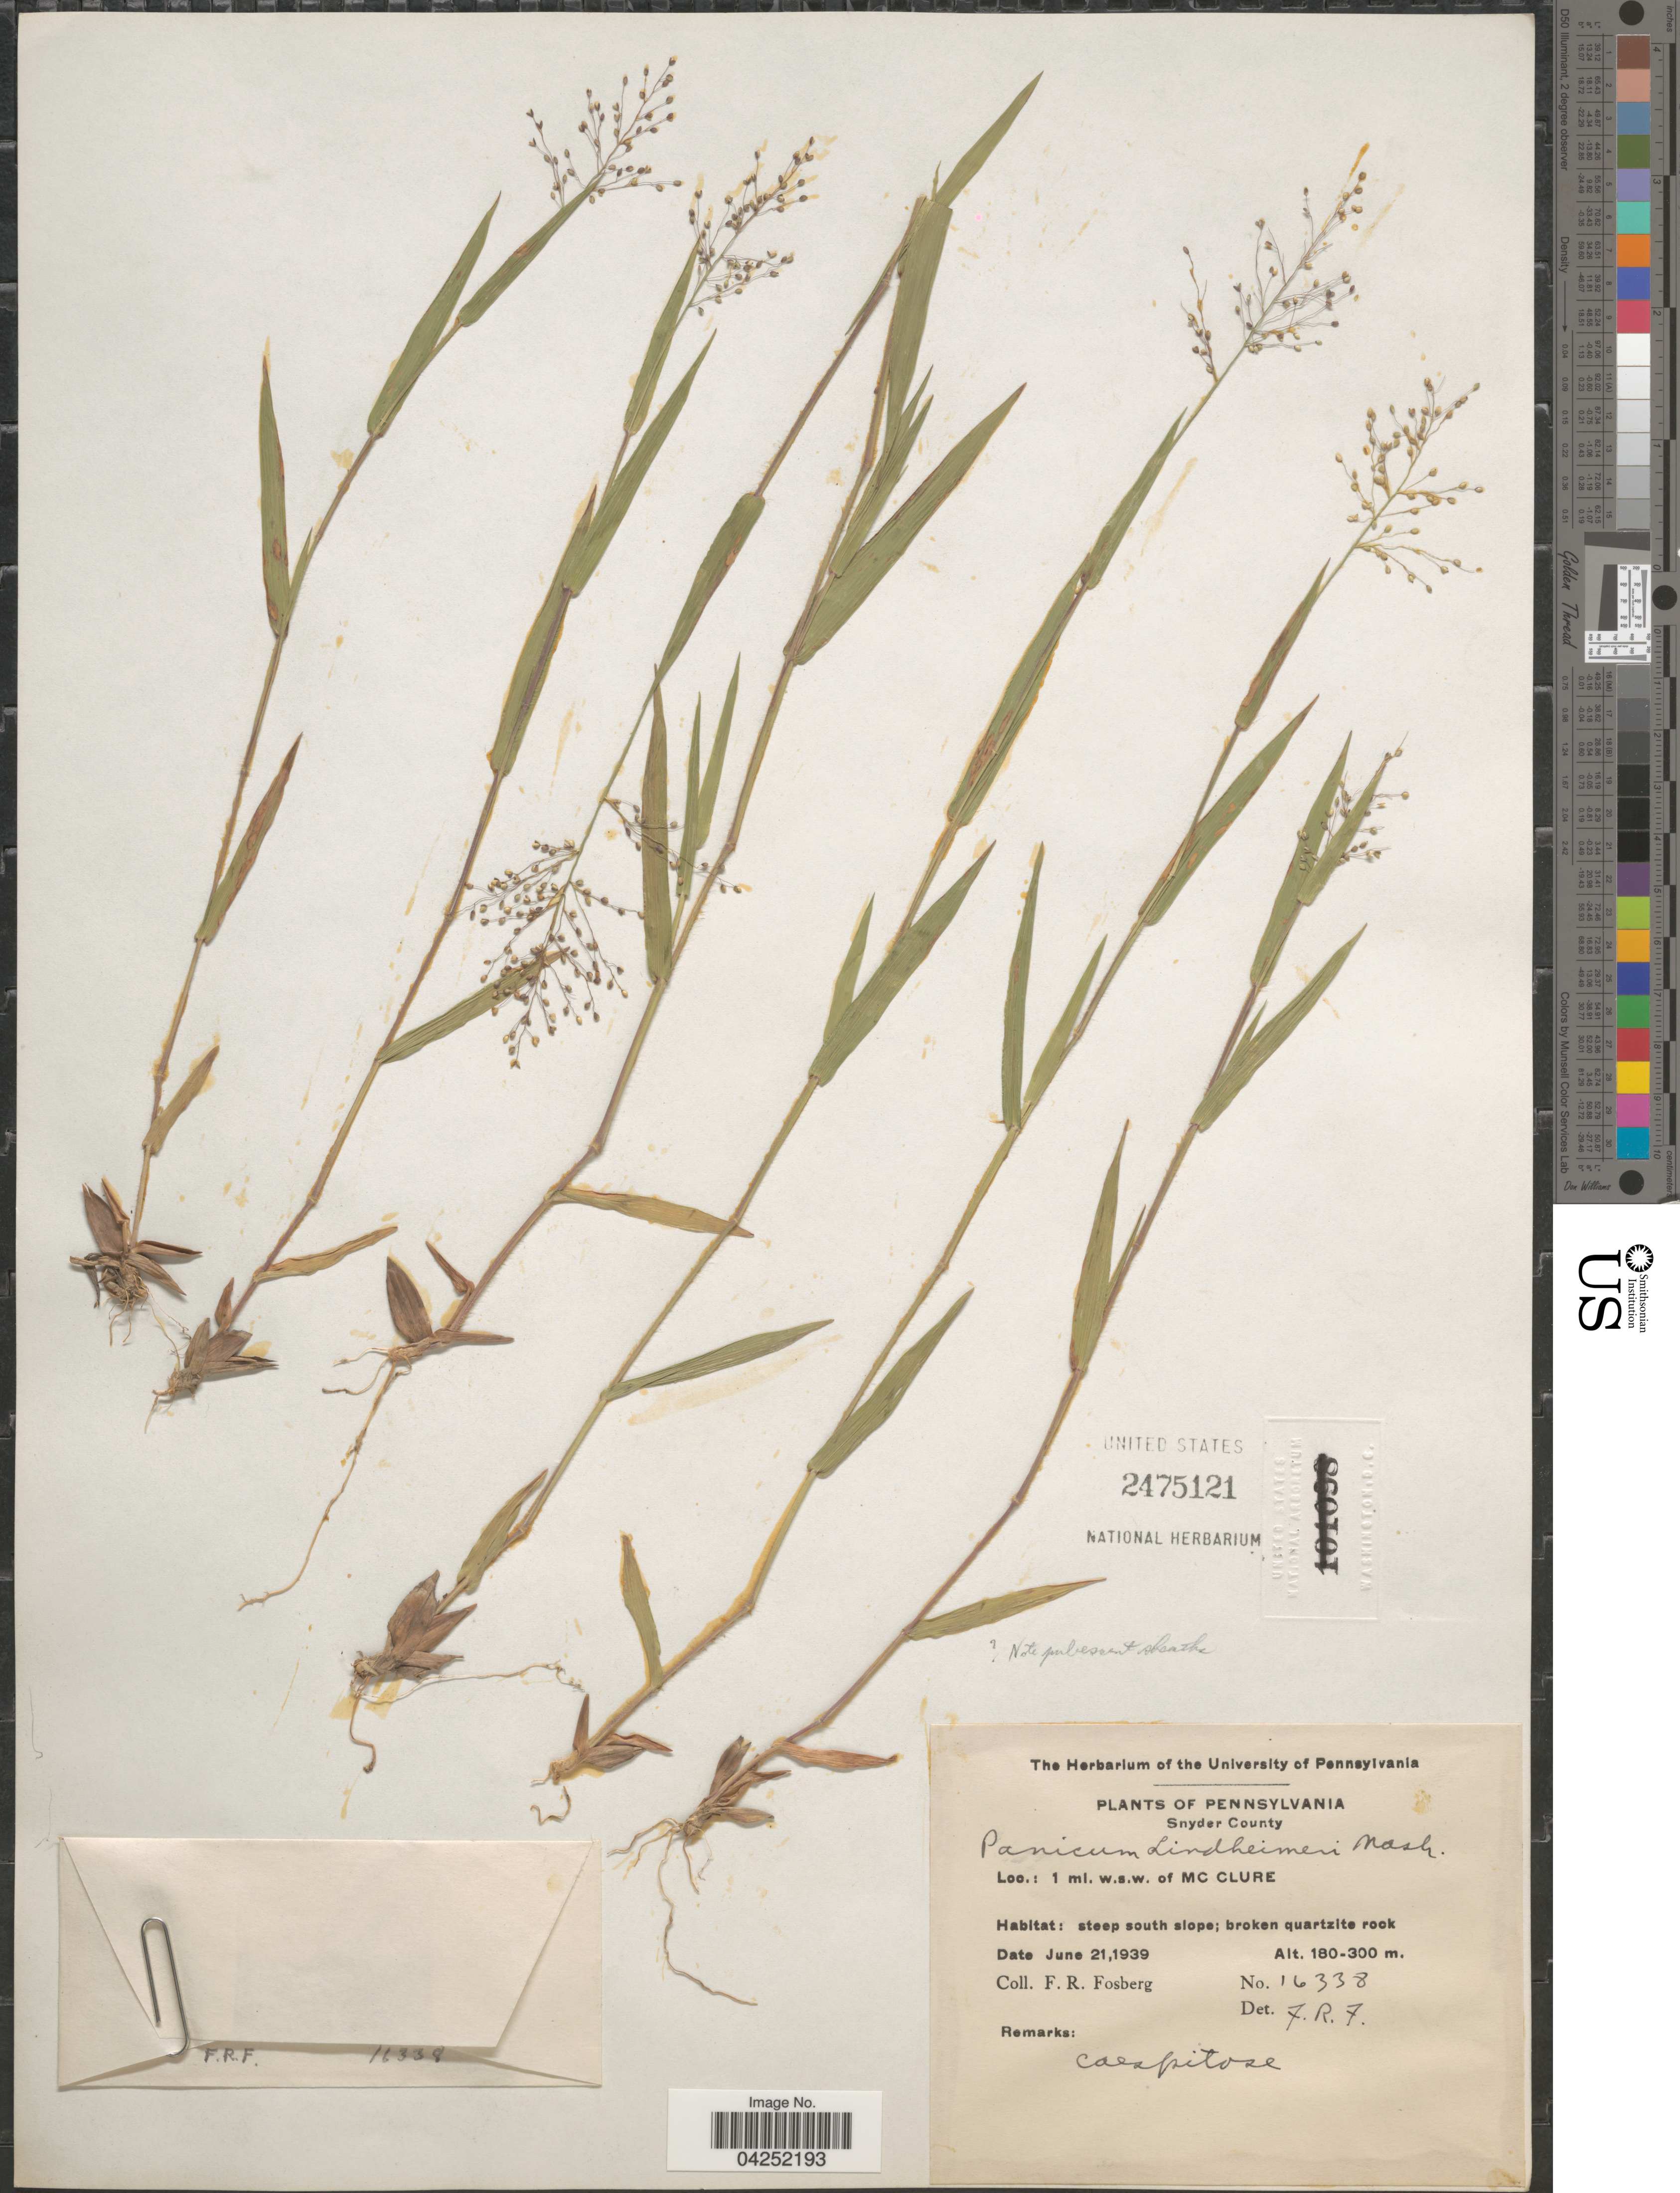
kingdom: Plantae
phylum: Tracheophyta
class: Liliopsida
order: Poales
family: Poaceae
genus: Dichanthelium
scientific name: Dichanthelium acuminatum var. lindheimeri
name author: (Nash) Gould & C.A. Clark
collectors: F. R. Fosberg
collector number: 16338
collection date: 1939-06-21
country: United States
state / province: Pennsylvania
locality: Snyder County. 1 mi. w.s.w. of Mc Clure. Steep south slope; broken quartzite rock.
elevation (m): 180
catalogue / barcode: US 2475121